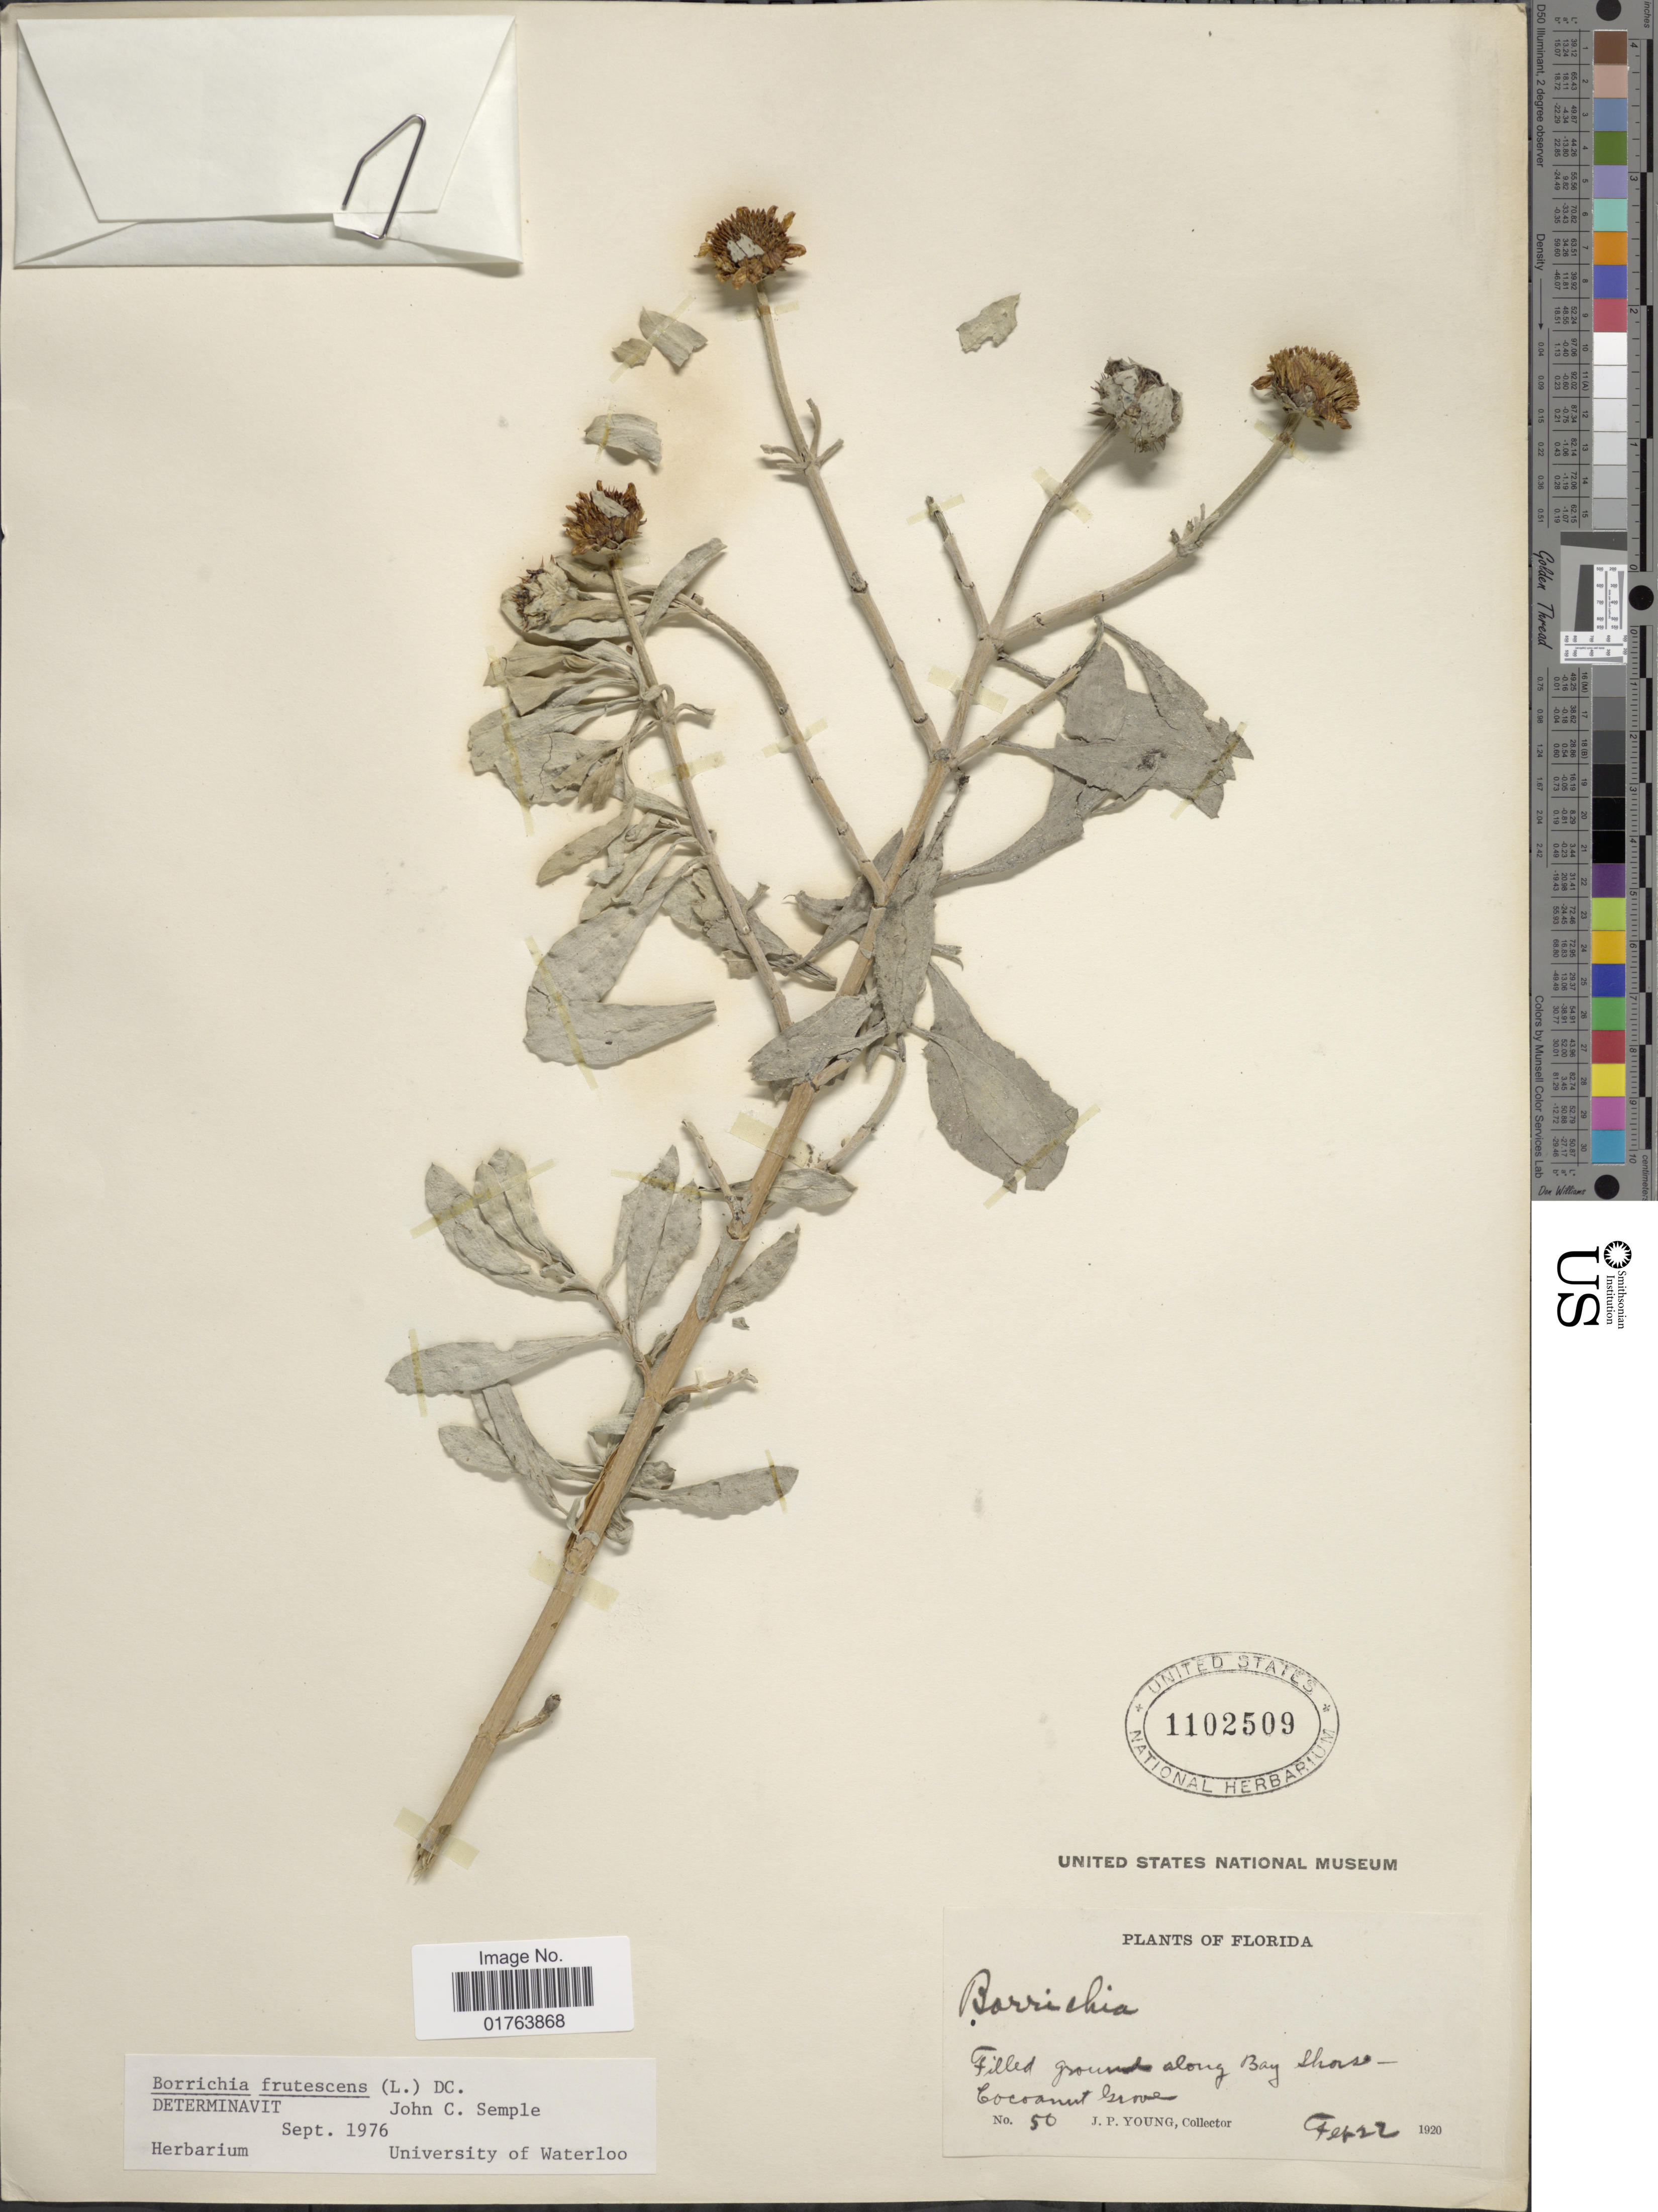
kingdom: Plantae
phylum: Tracheophyta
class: Magnoliopsida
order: Asterales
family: Asteraceae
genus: Borrichia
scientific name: Borrichia frutescens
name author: (L.) DC.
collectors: J. P. Young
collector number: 50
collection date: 1920-02-22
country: United States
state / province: Florida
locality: Filled grounds along Bay Shorese, Coconut Grove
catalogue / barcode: US 1102509